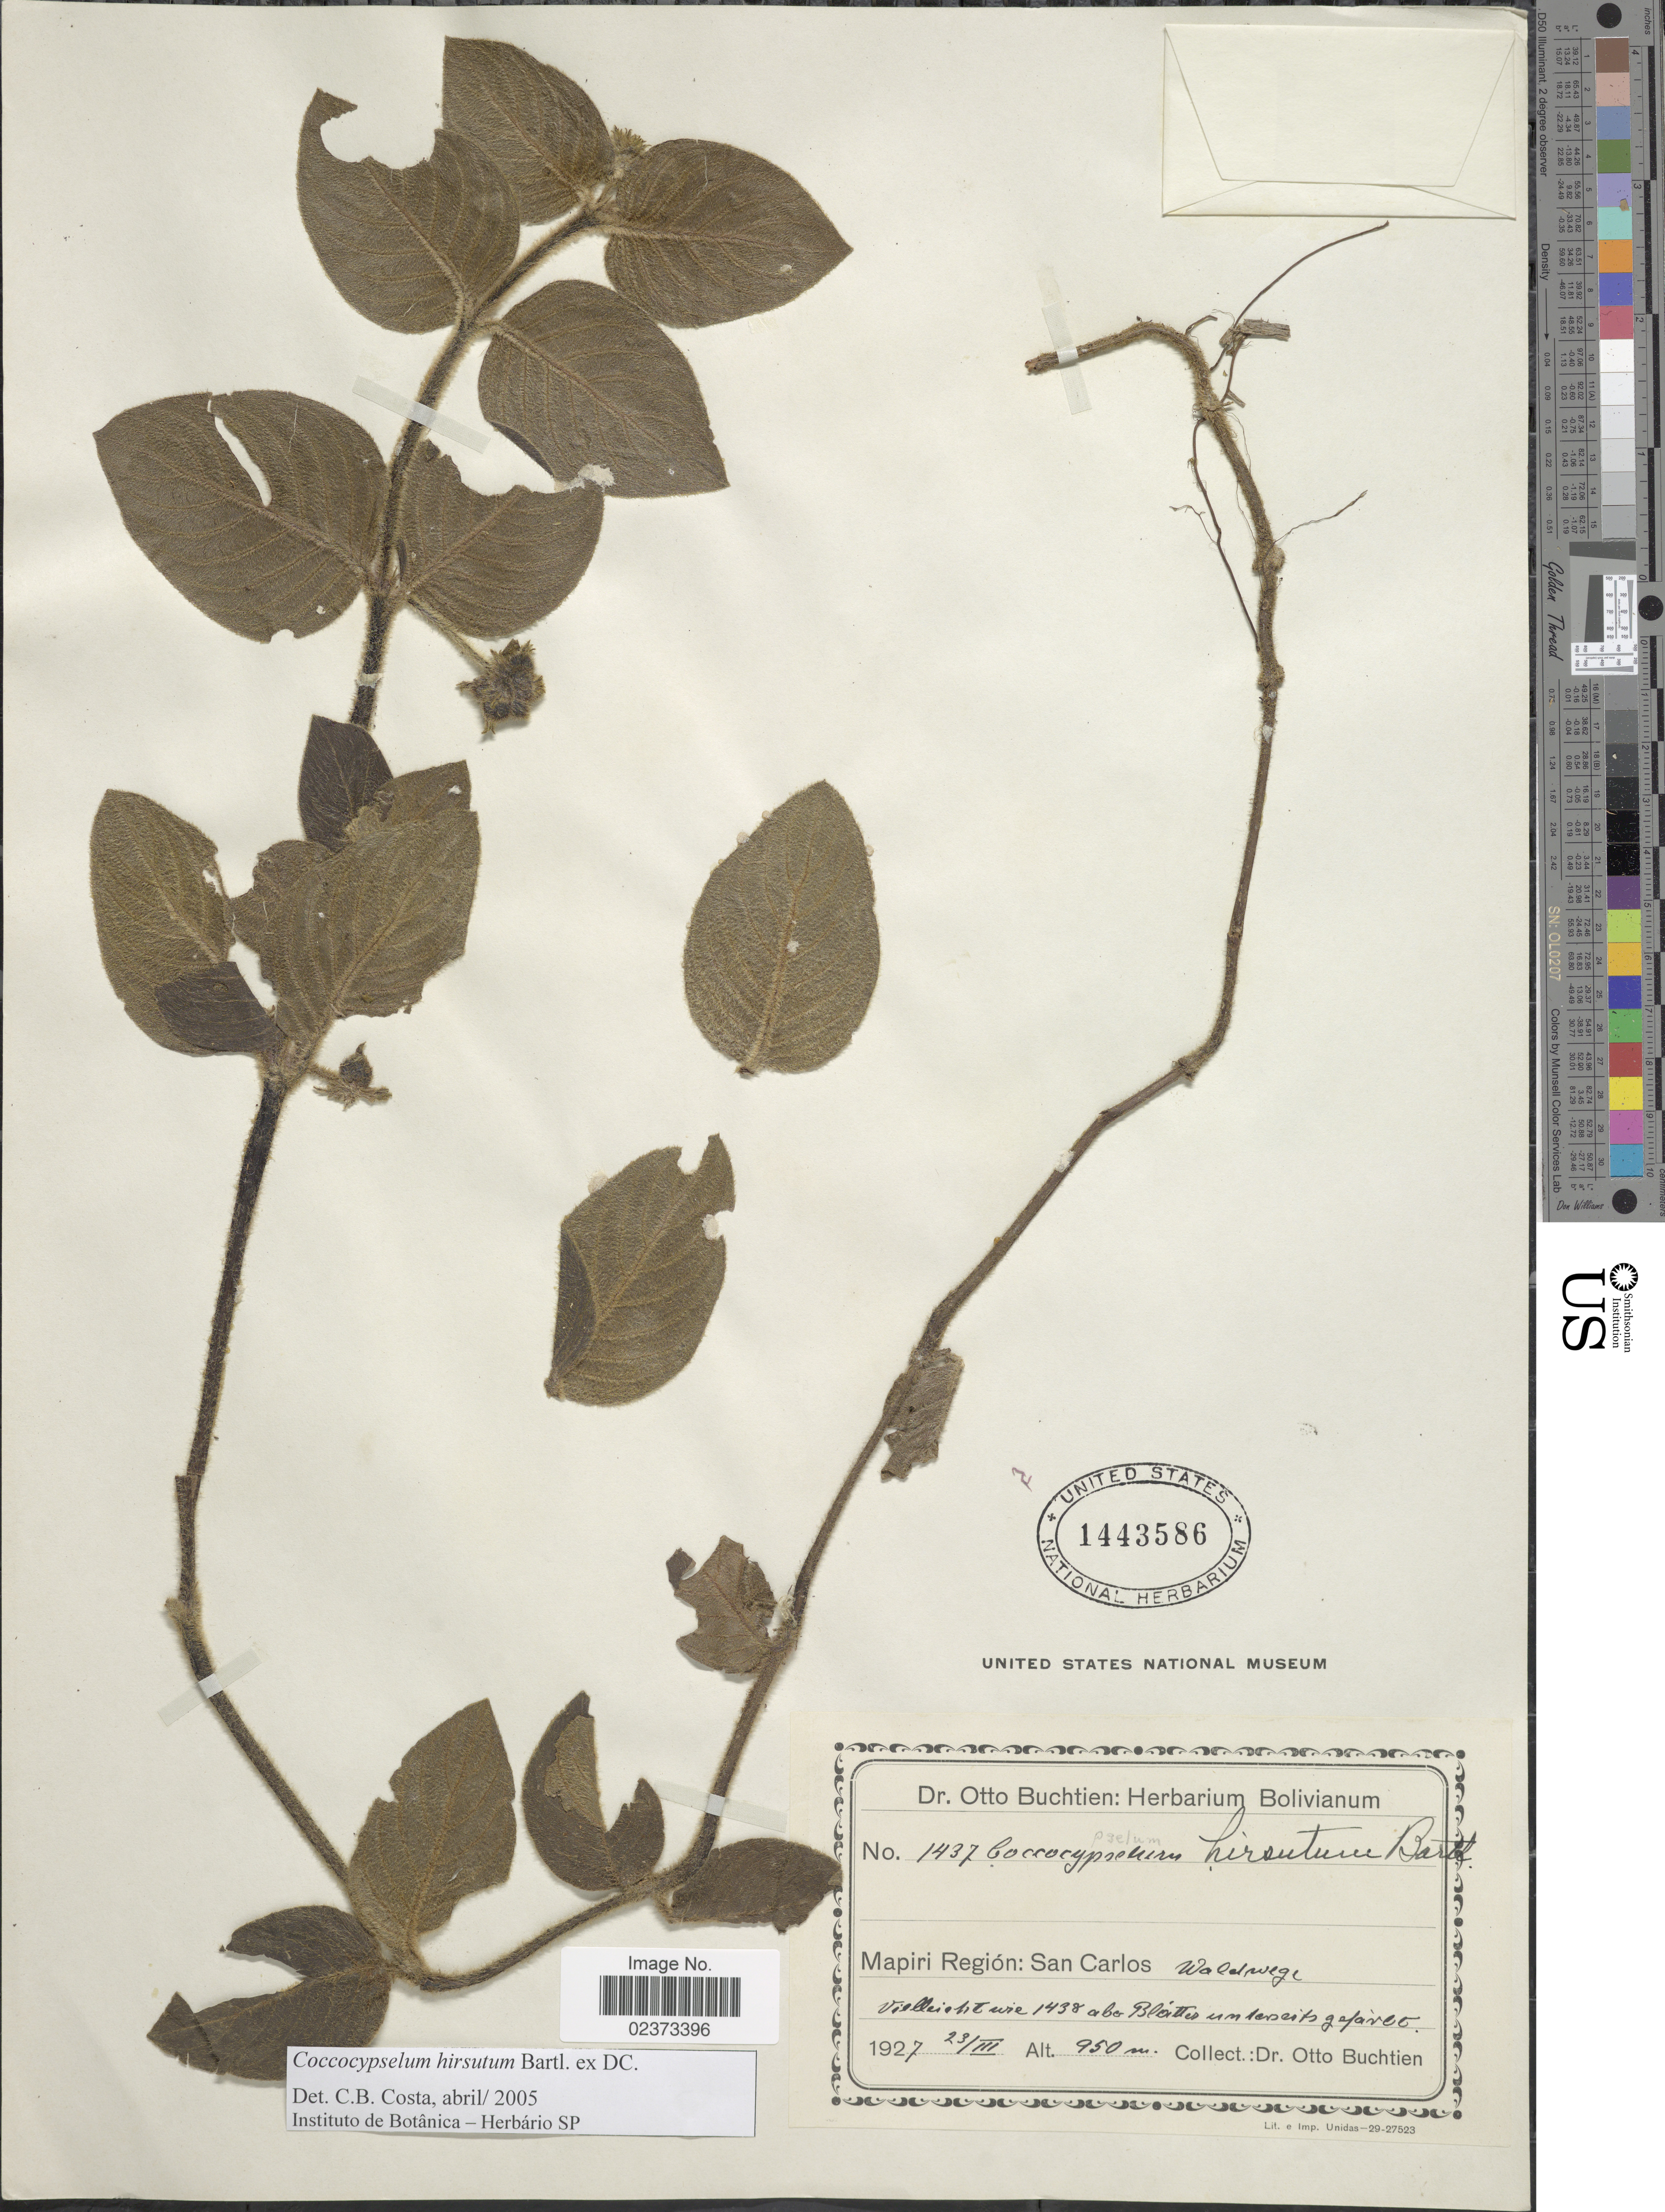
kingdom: Plantae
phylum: Tracheophyta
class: Magnoliopsida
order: Gentianales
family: Rubiaceae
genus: Coccocypselum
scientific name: Coccocypselum hirsutum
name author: Bartl. ex DC.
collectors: O. Buchtien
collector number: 1437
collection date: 1927-03-23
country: Bolivia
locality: Mapiri Region: San Carlos, Waldwege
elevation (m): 950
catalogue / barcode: US 1443586